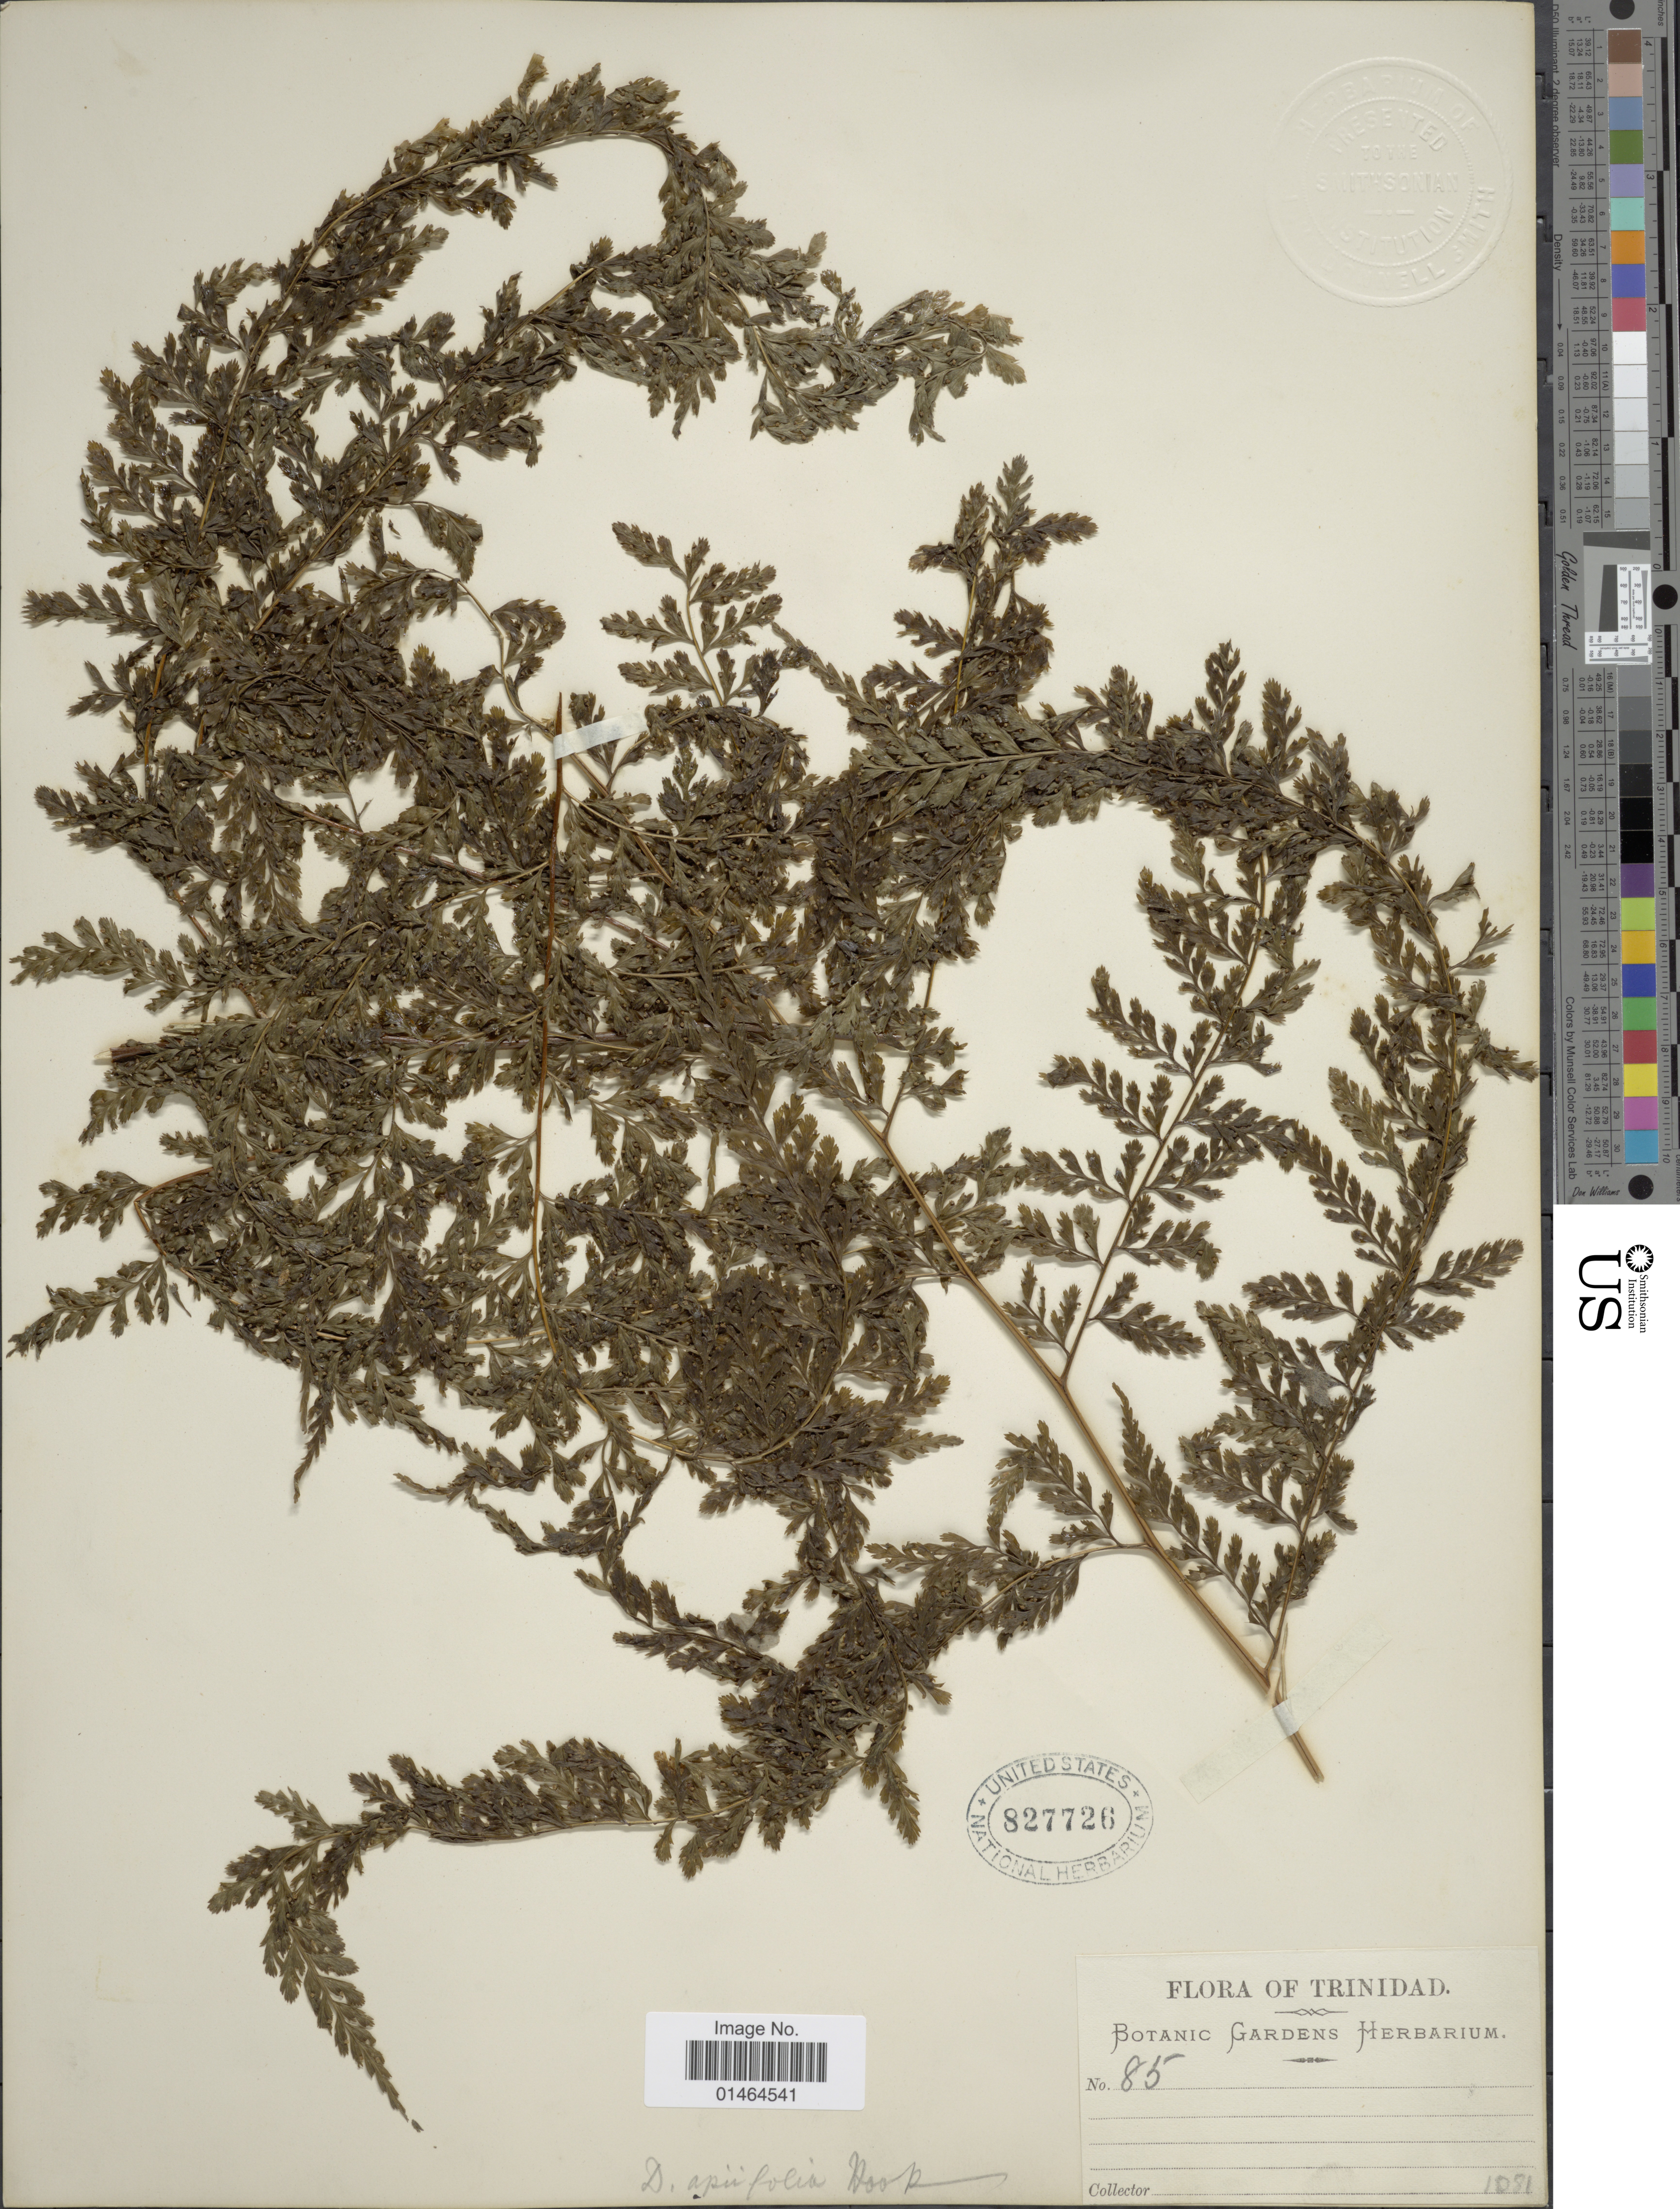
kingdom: Plantae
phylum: Tracheophyta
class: Polypodiopsida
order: Polypodiales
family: Dennstaedtiaceae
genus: Dennstaedtia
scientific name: Dennstaedtia bipinnata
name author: (Cav.) Maxon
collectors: Botanic Gardens Herbarium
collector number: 85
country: Trinidad and Tobago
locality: Trinidad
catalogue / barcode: US 827726